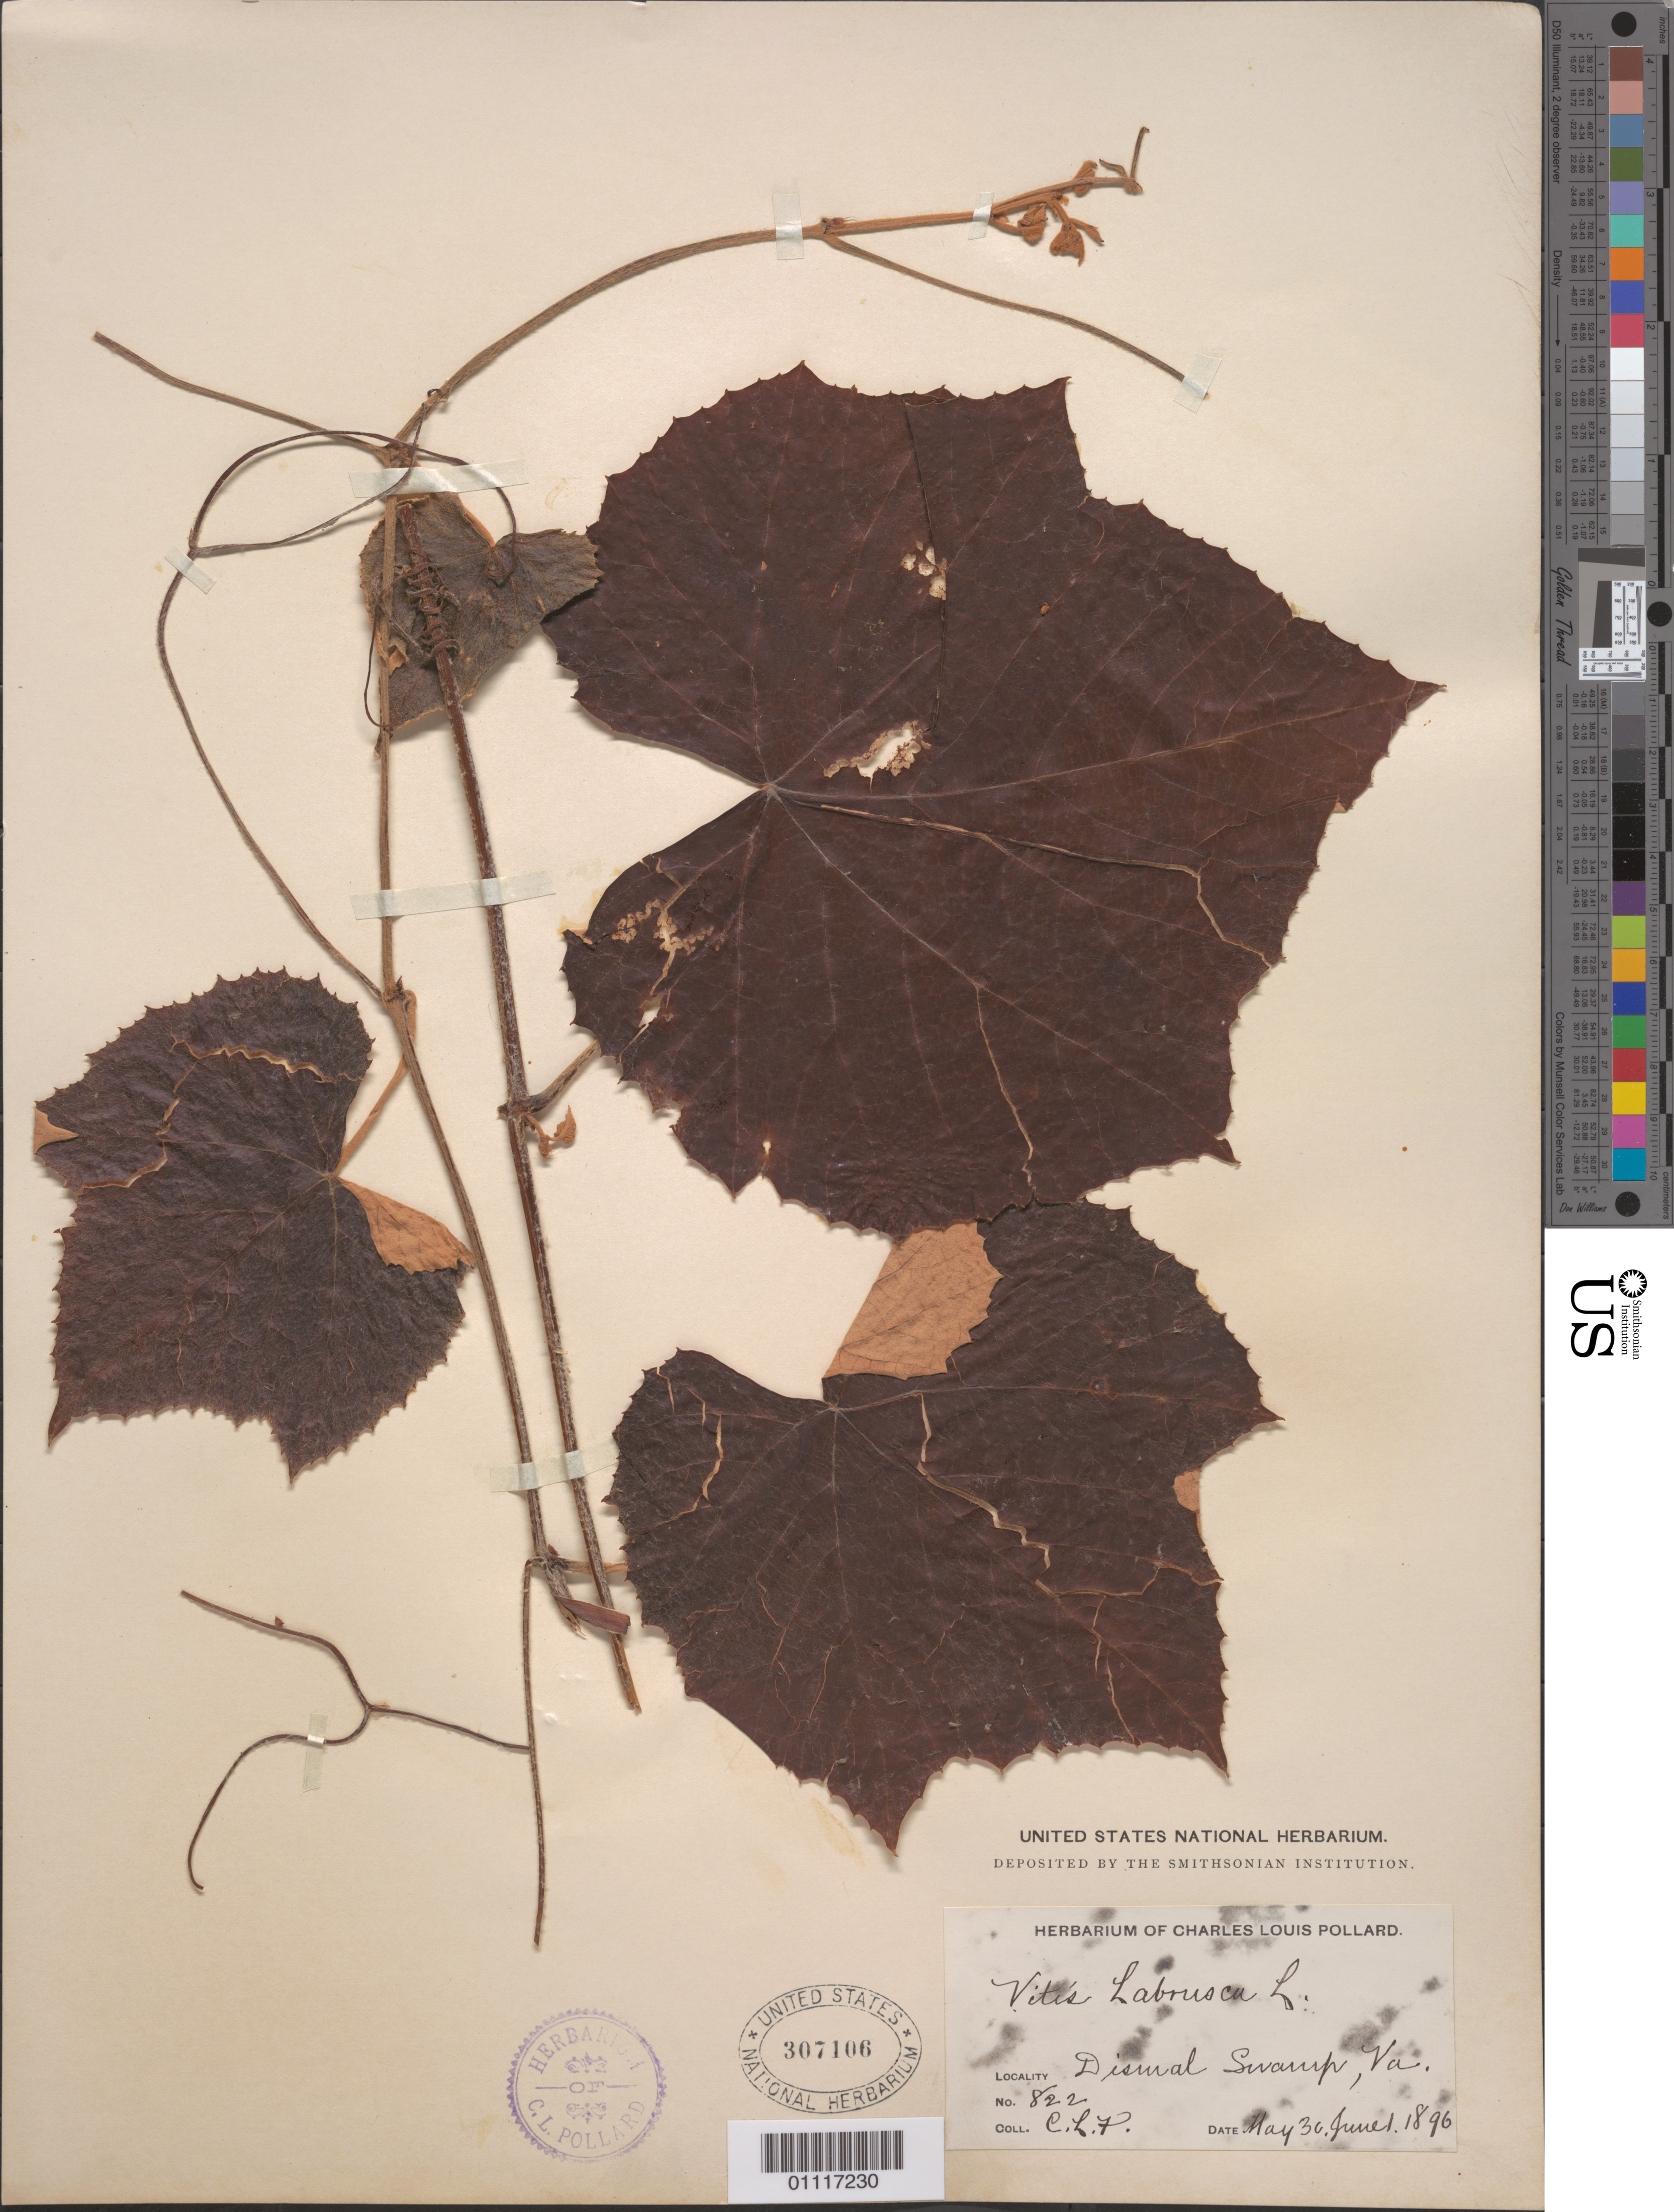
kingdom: Plantae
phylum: Tracheophyta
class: Magnoliopsida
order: Vitales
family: Vitaceae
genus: Vitis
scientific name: Vitis labrusca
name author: L.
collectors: C. L. Pollard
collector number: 822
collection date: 1896-05-30,1896-06-01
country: United States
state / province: Virginia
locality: Dismal Swamp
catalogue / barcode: US 307106